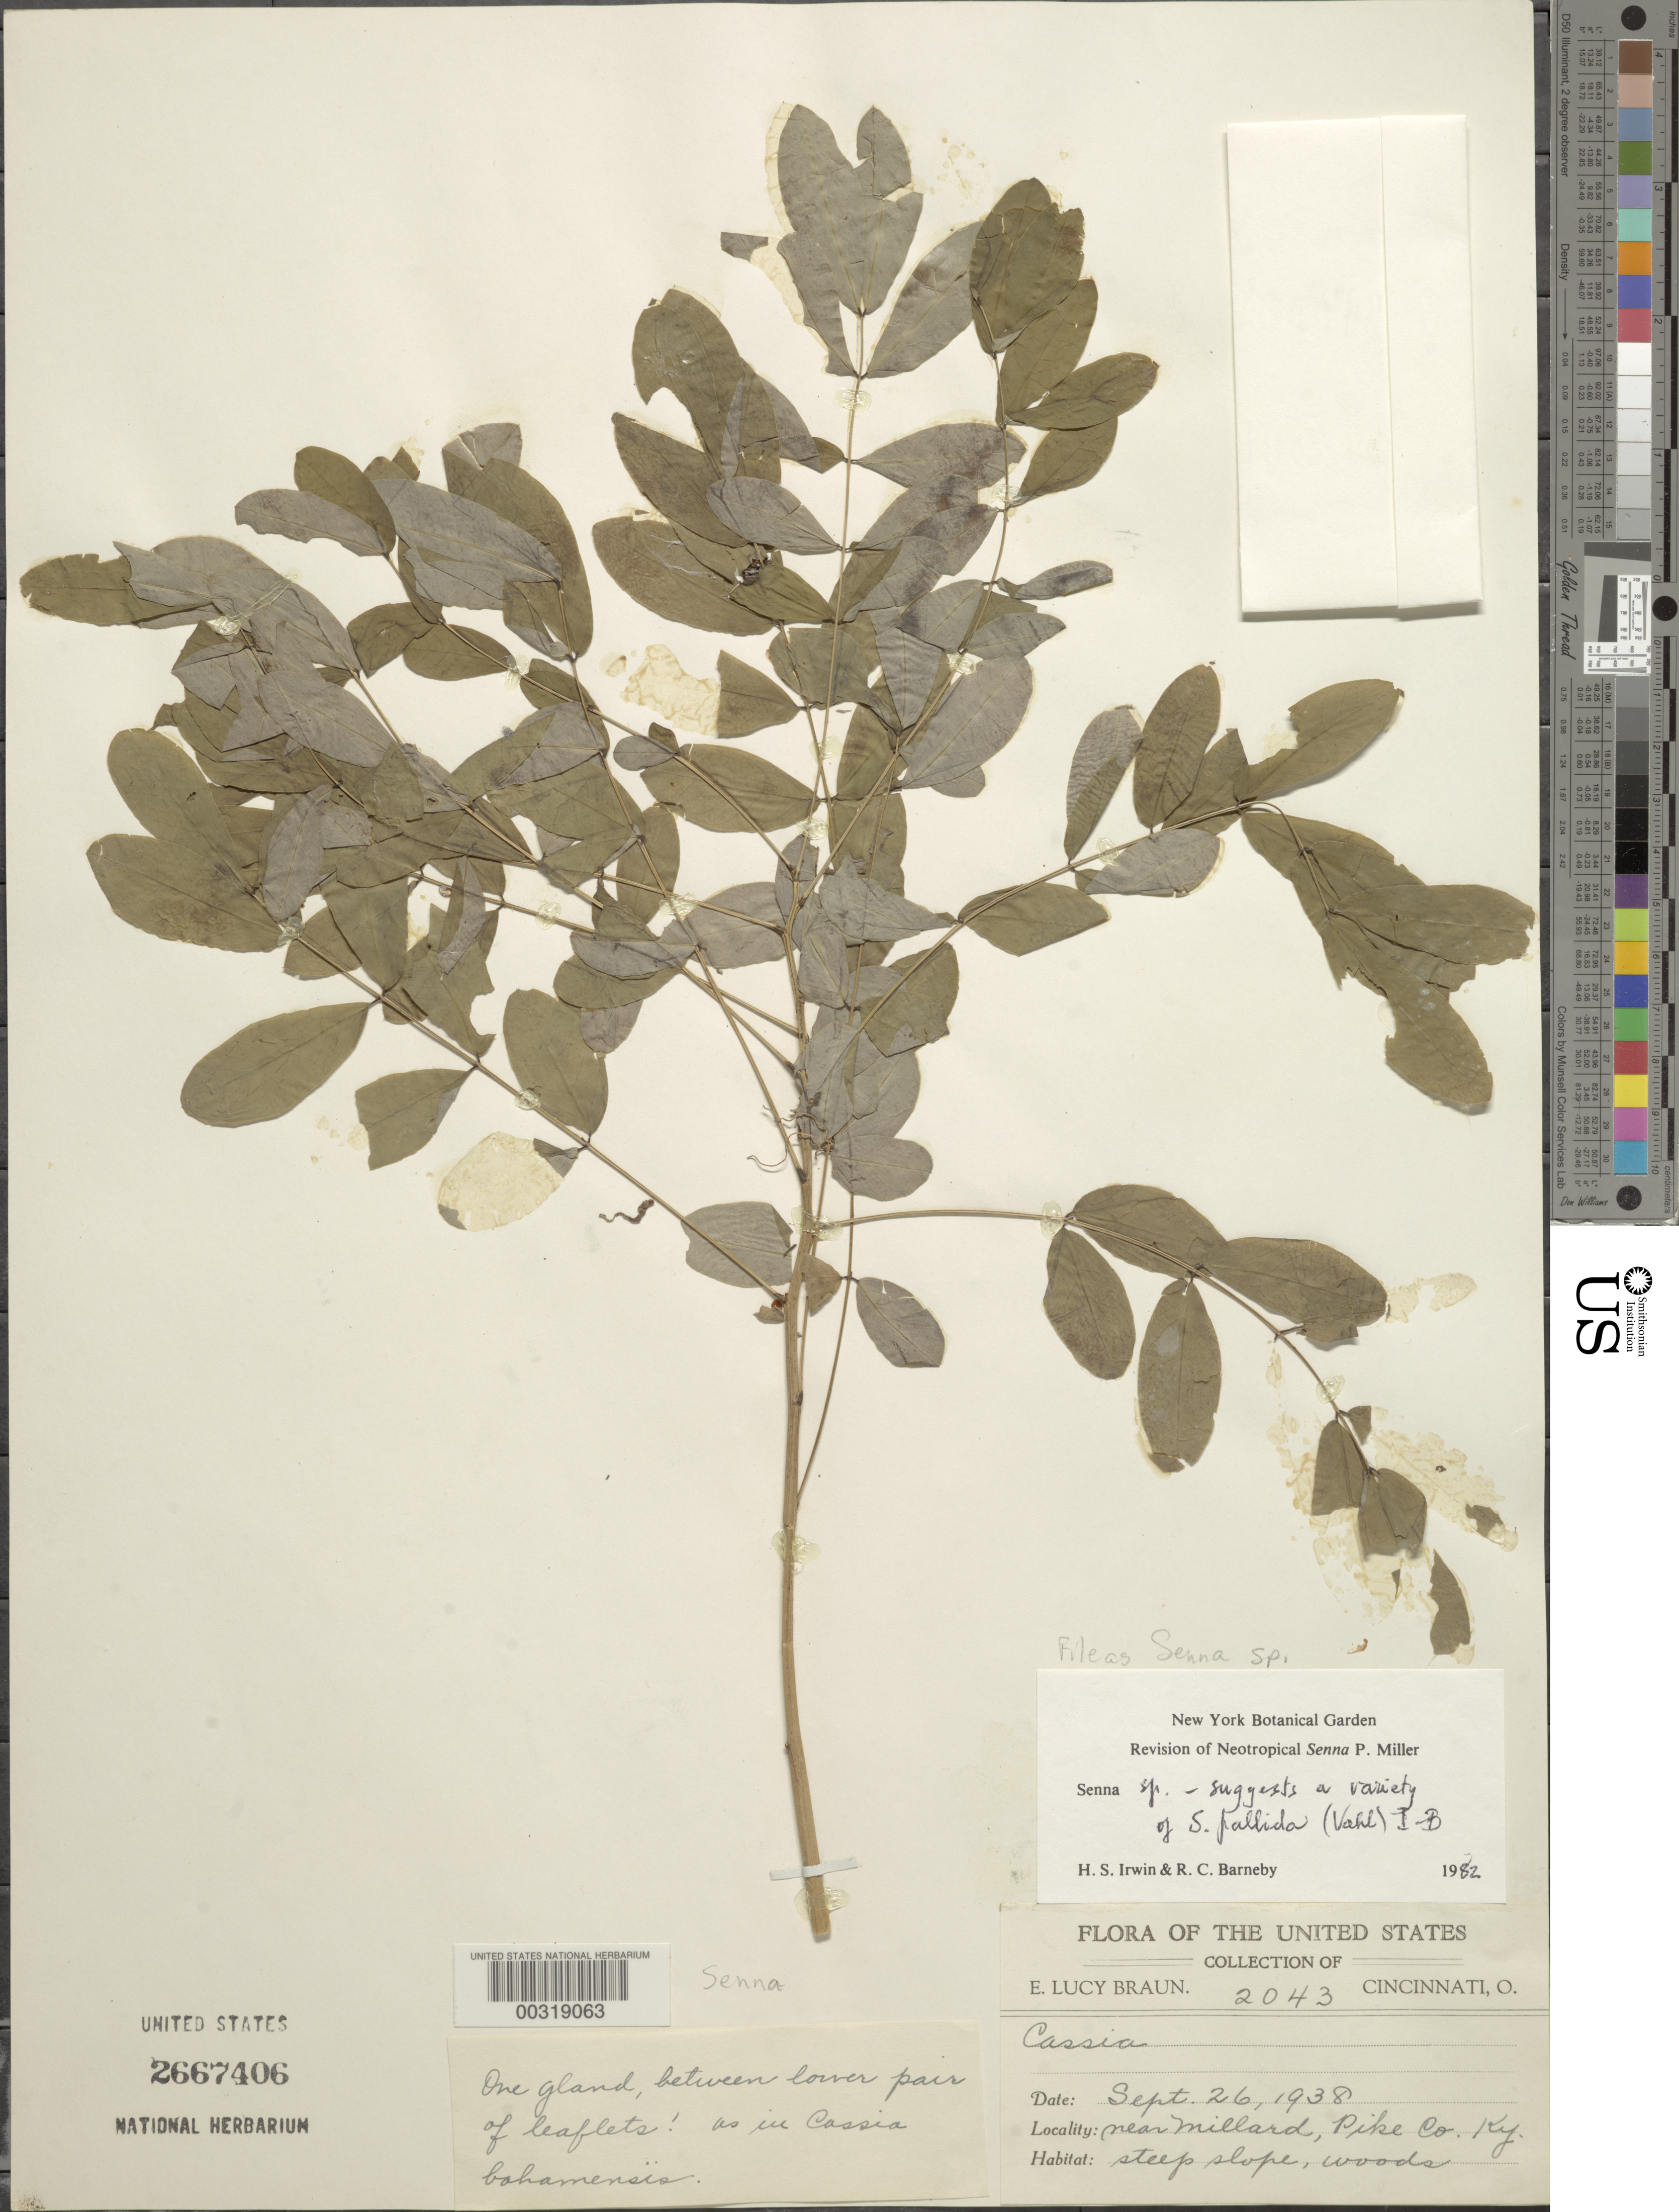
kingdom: Plantae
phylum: Tracheophyta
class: Magnoliopsida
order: Fabales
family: Fabaceae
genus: Senna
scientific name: Senna pallida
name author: (Vahl) H.S. Irwin & Barneby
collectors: J. N. Rose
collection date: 1969-09-27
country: United States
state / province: Florida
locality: Coconut Grove, former home of David Fairchild, the Kampong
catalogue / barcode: US 2667406